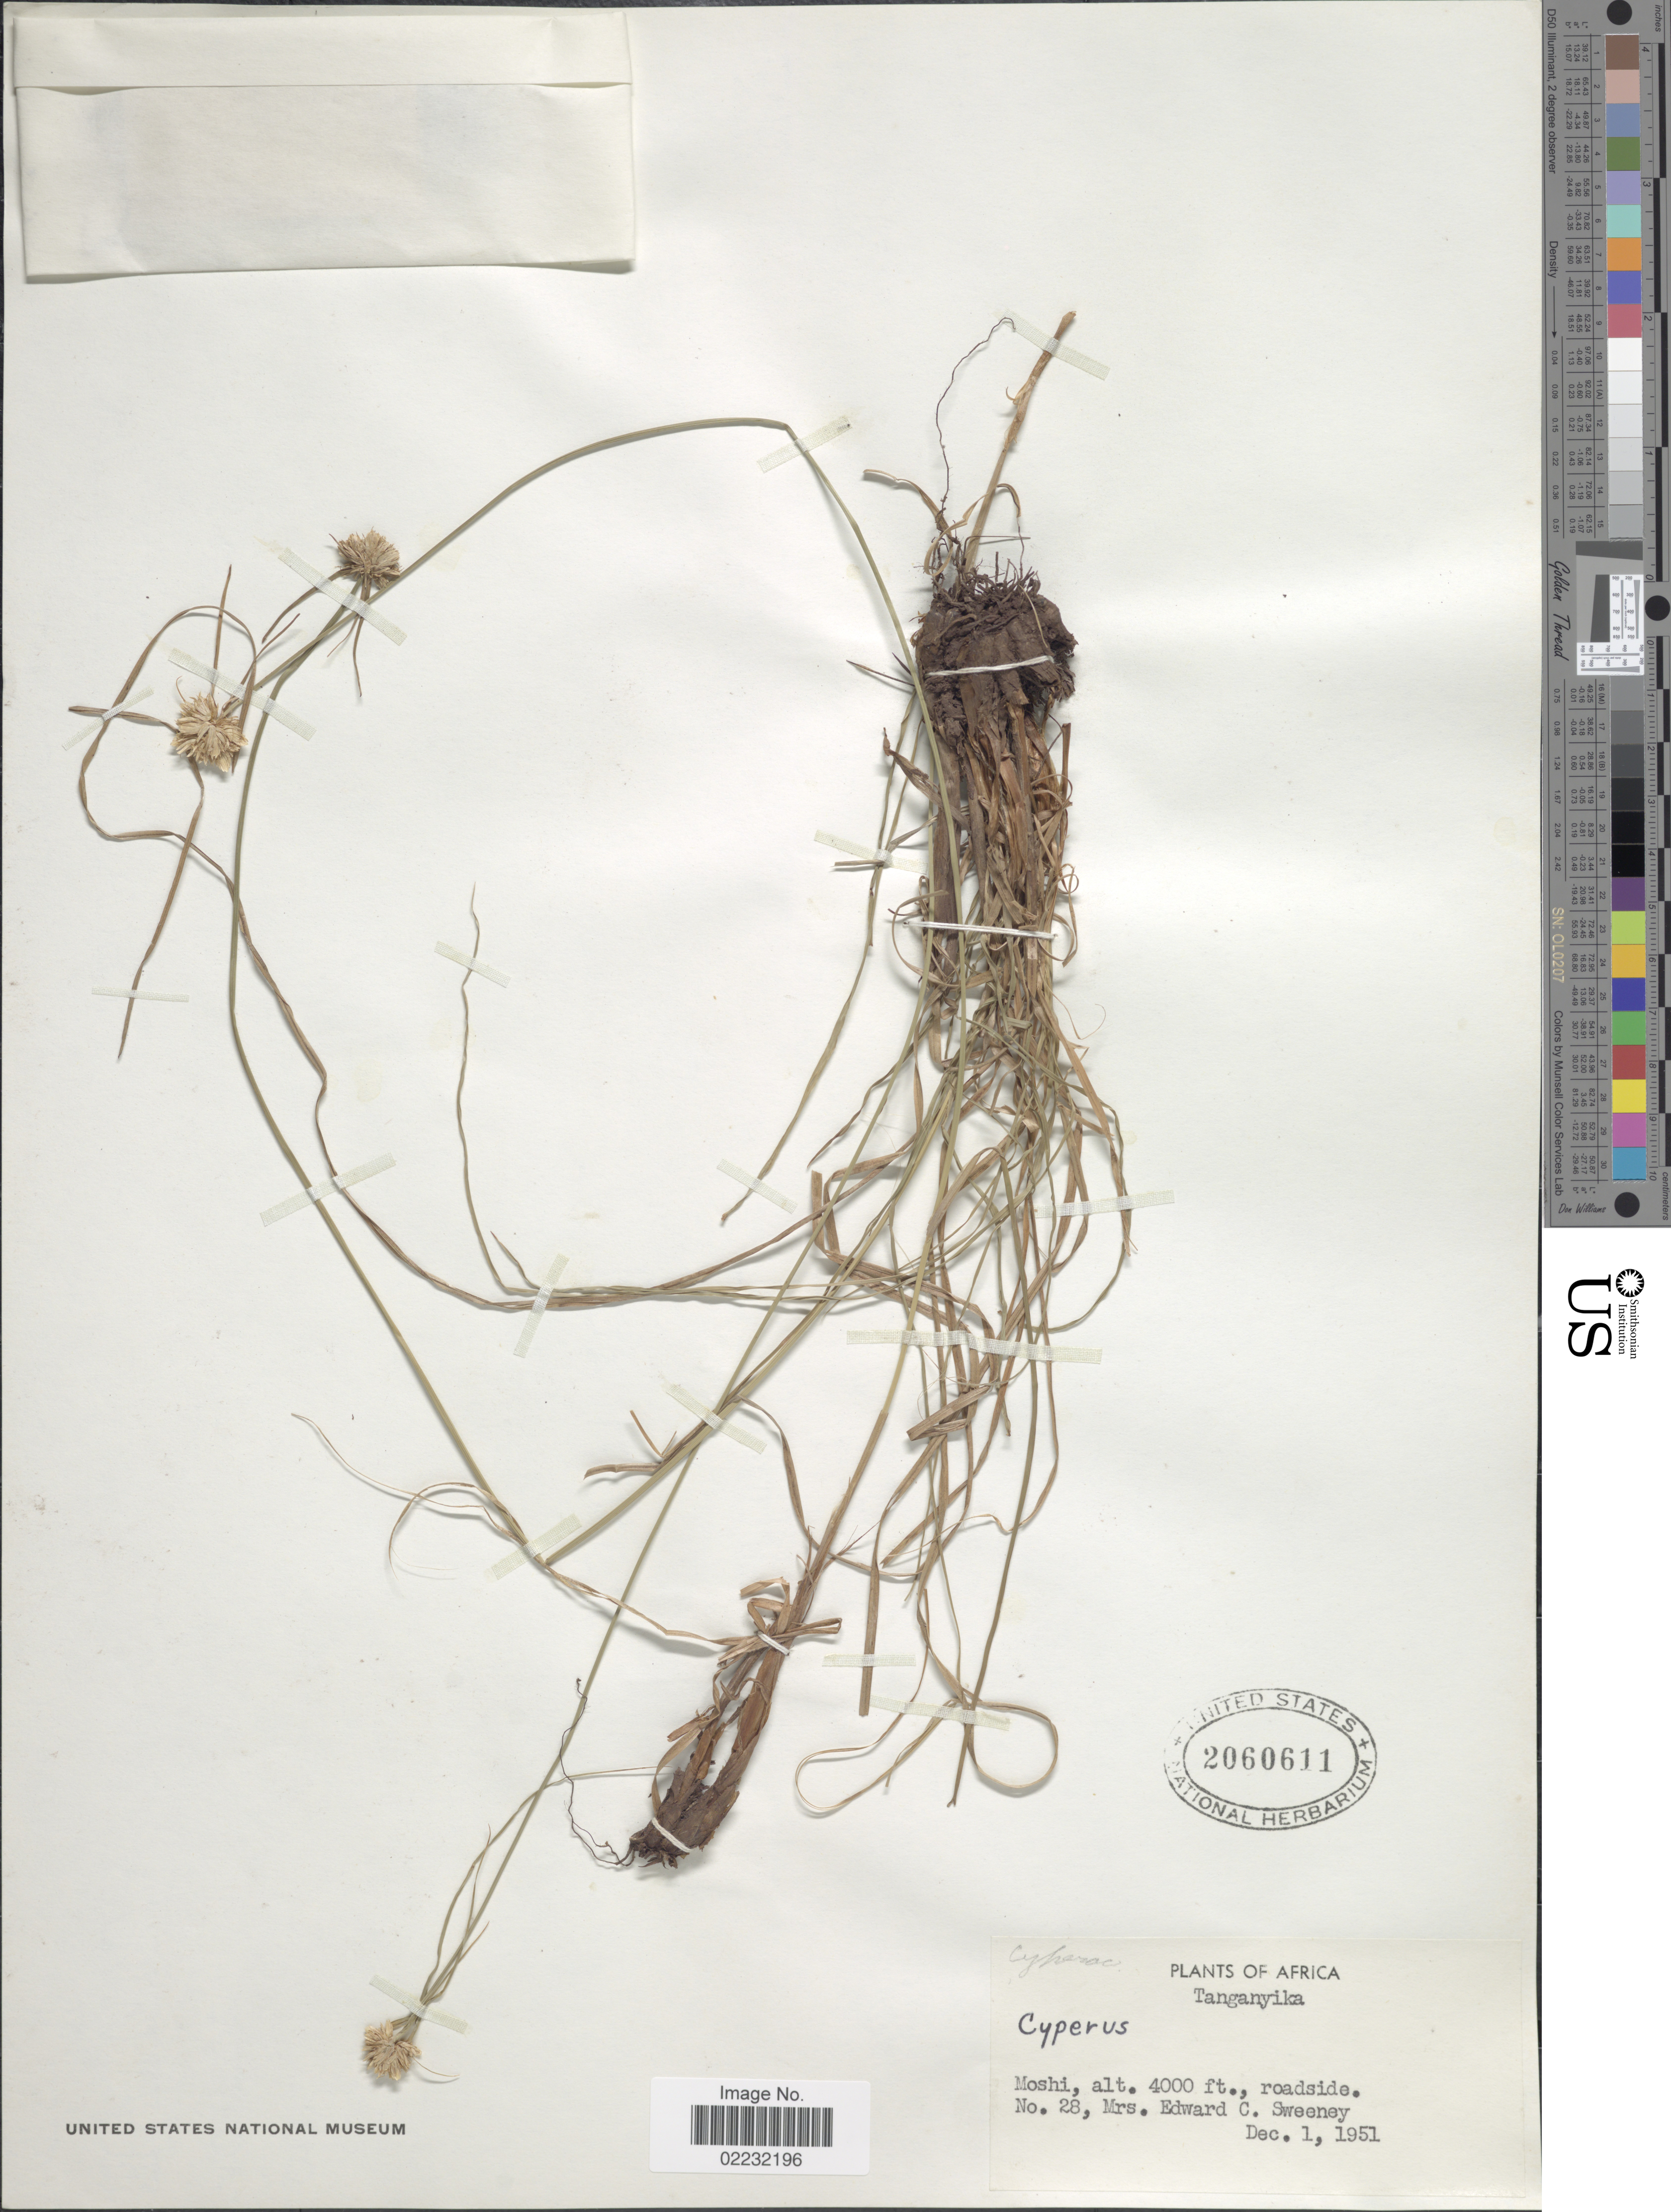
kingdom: Plantae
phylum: Tracheophyta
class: Liliopsida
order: Poales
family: Cyperaceae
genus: Cyperus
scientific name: Cyperus obtusiflorus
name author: Vahl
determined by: Strong, Mark T., (BOT), Smithsonian Institution - National Museum of Natural History (UNITED STATES)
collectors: E. Sweeney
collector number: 28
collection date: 1951-12-01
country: Tanzania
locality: Tanyanyika, Moshi, roadside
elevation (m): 1219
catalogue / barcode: US 2060611